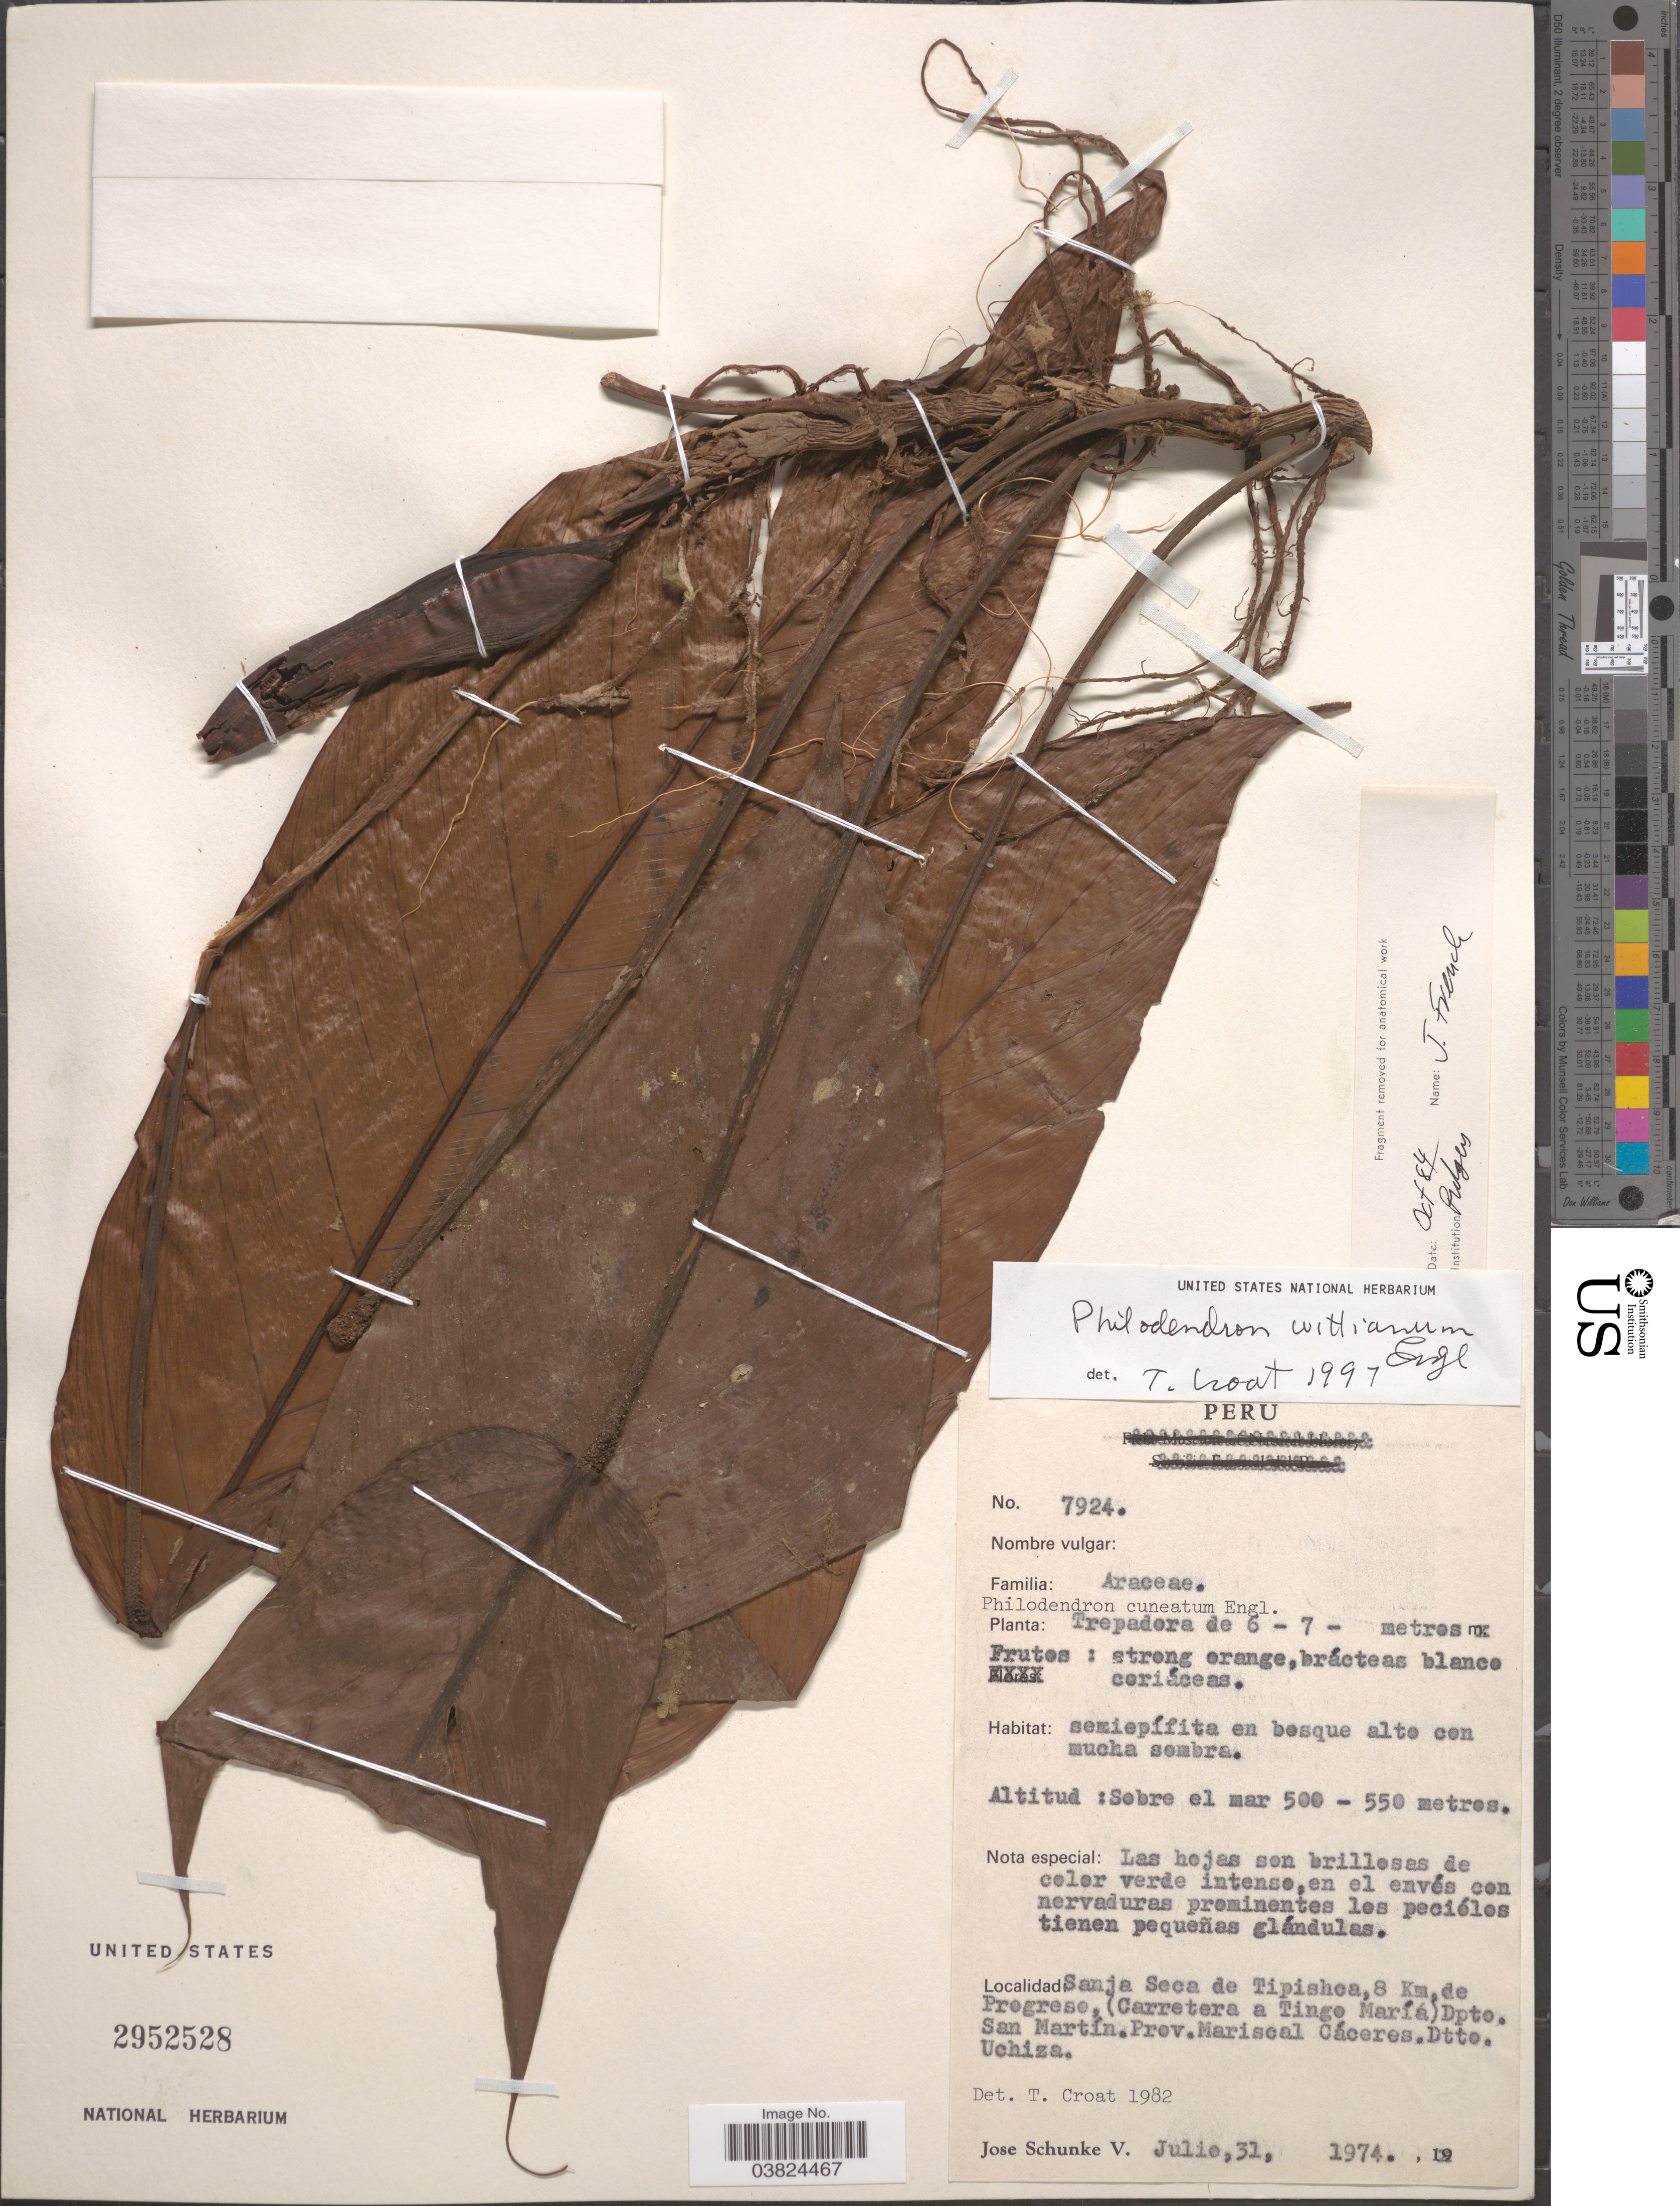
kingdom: Plantae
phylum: Tracheophyta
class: Liliopsida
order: Alismatales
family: Araceae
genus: Philodendron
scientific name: Philodendron wittianum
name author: Engl.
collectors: J. Schunke Vigo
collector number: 7924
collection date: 1974-07-31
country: Peru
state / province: San Martín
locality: Sanja Seca de Tipishca, 8 Km, de Progreso, (Carretera a Tingo María) Dpto. San Martín. Prov. Mariscal Cáceres. Dtto. Uchiza.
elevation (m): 500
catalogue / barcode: US 2952528